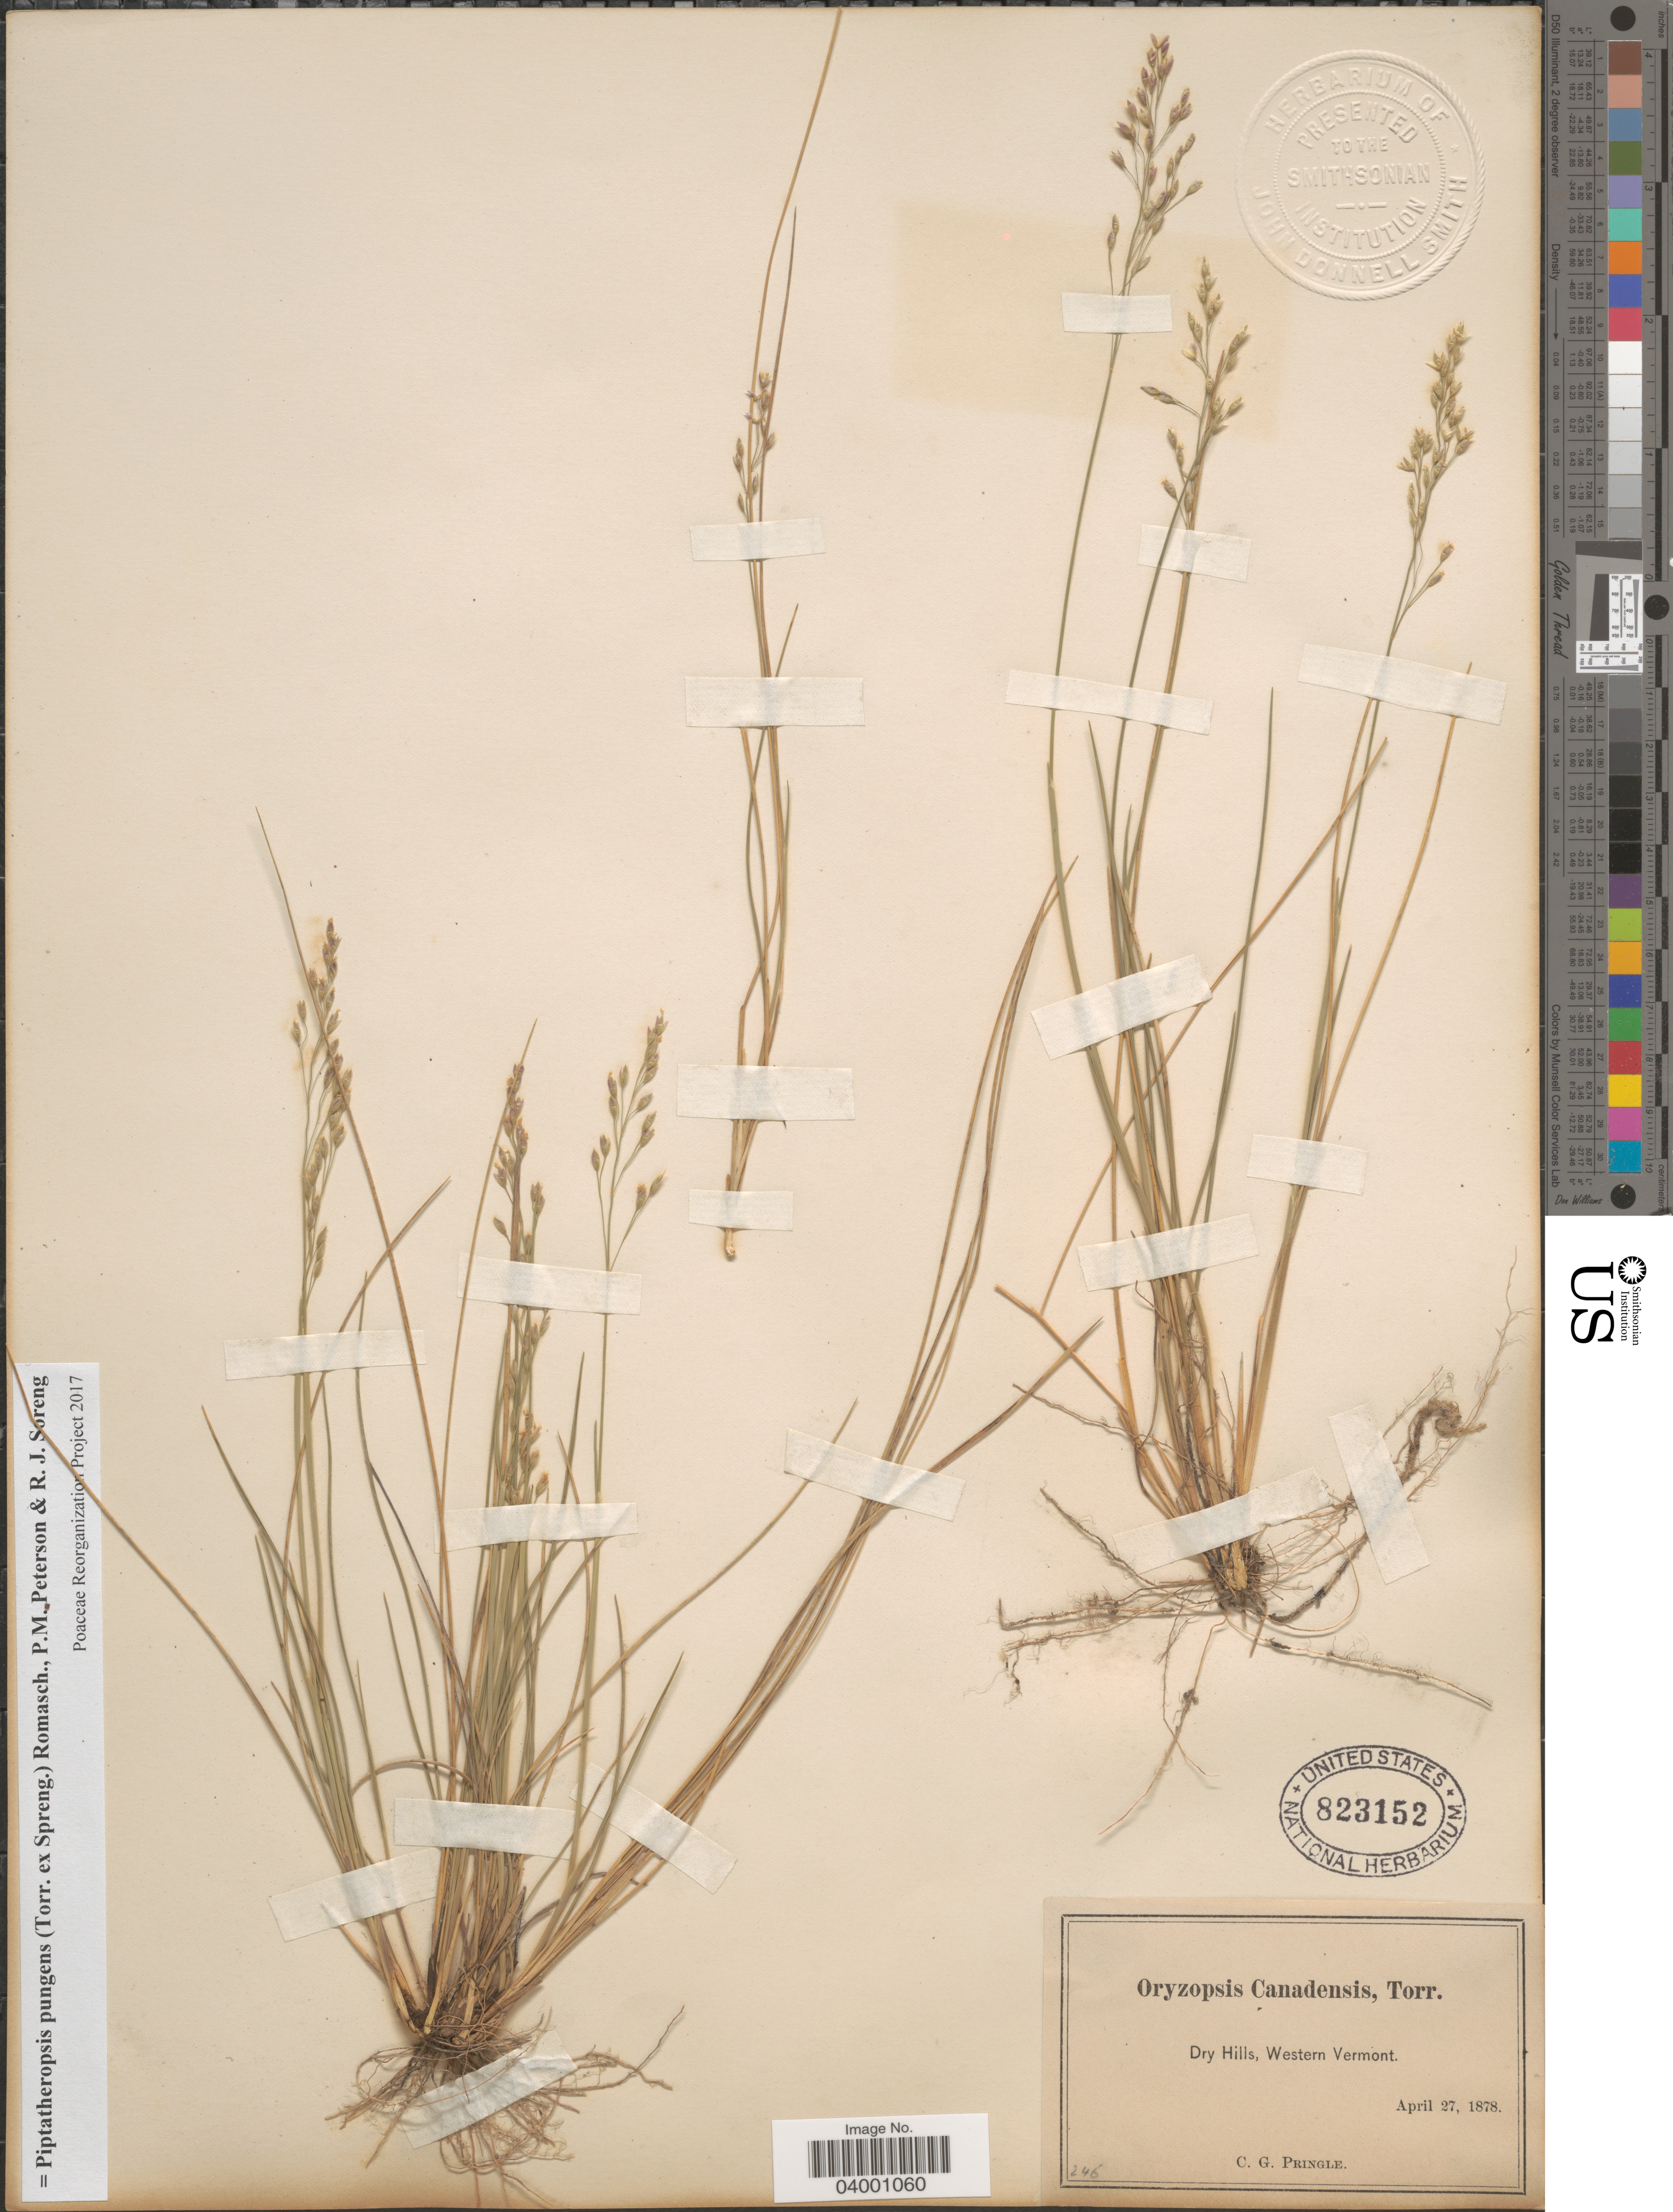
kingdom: Plantae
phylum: Tracheophyta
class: Liliopsida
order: Poales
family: Poaceae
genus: Piptatheropsis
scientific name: Piptatheropsis pungens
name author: (Torr. ex Spreng.) Romasch. et al.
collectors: C. G. Pringle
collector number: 246?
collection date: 1878-04-27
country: United States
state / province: Vermont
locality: Dry Hills, Western Vermont.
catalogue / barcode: US 823152